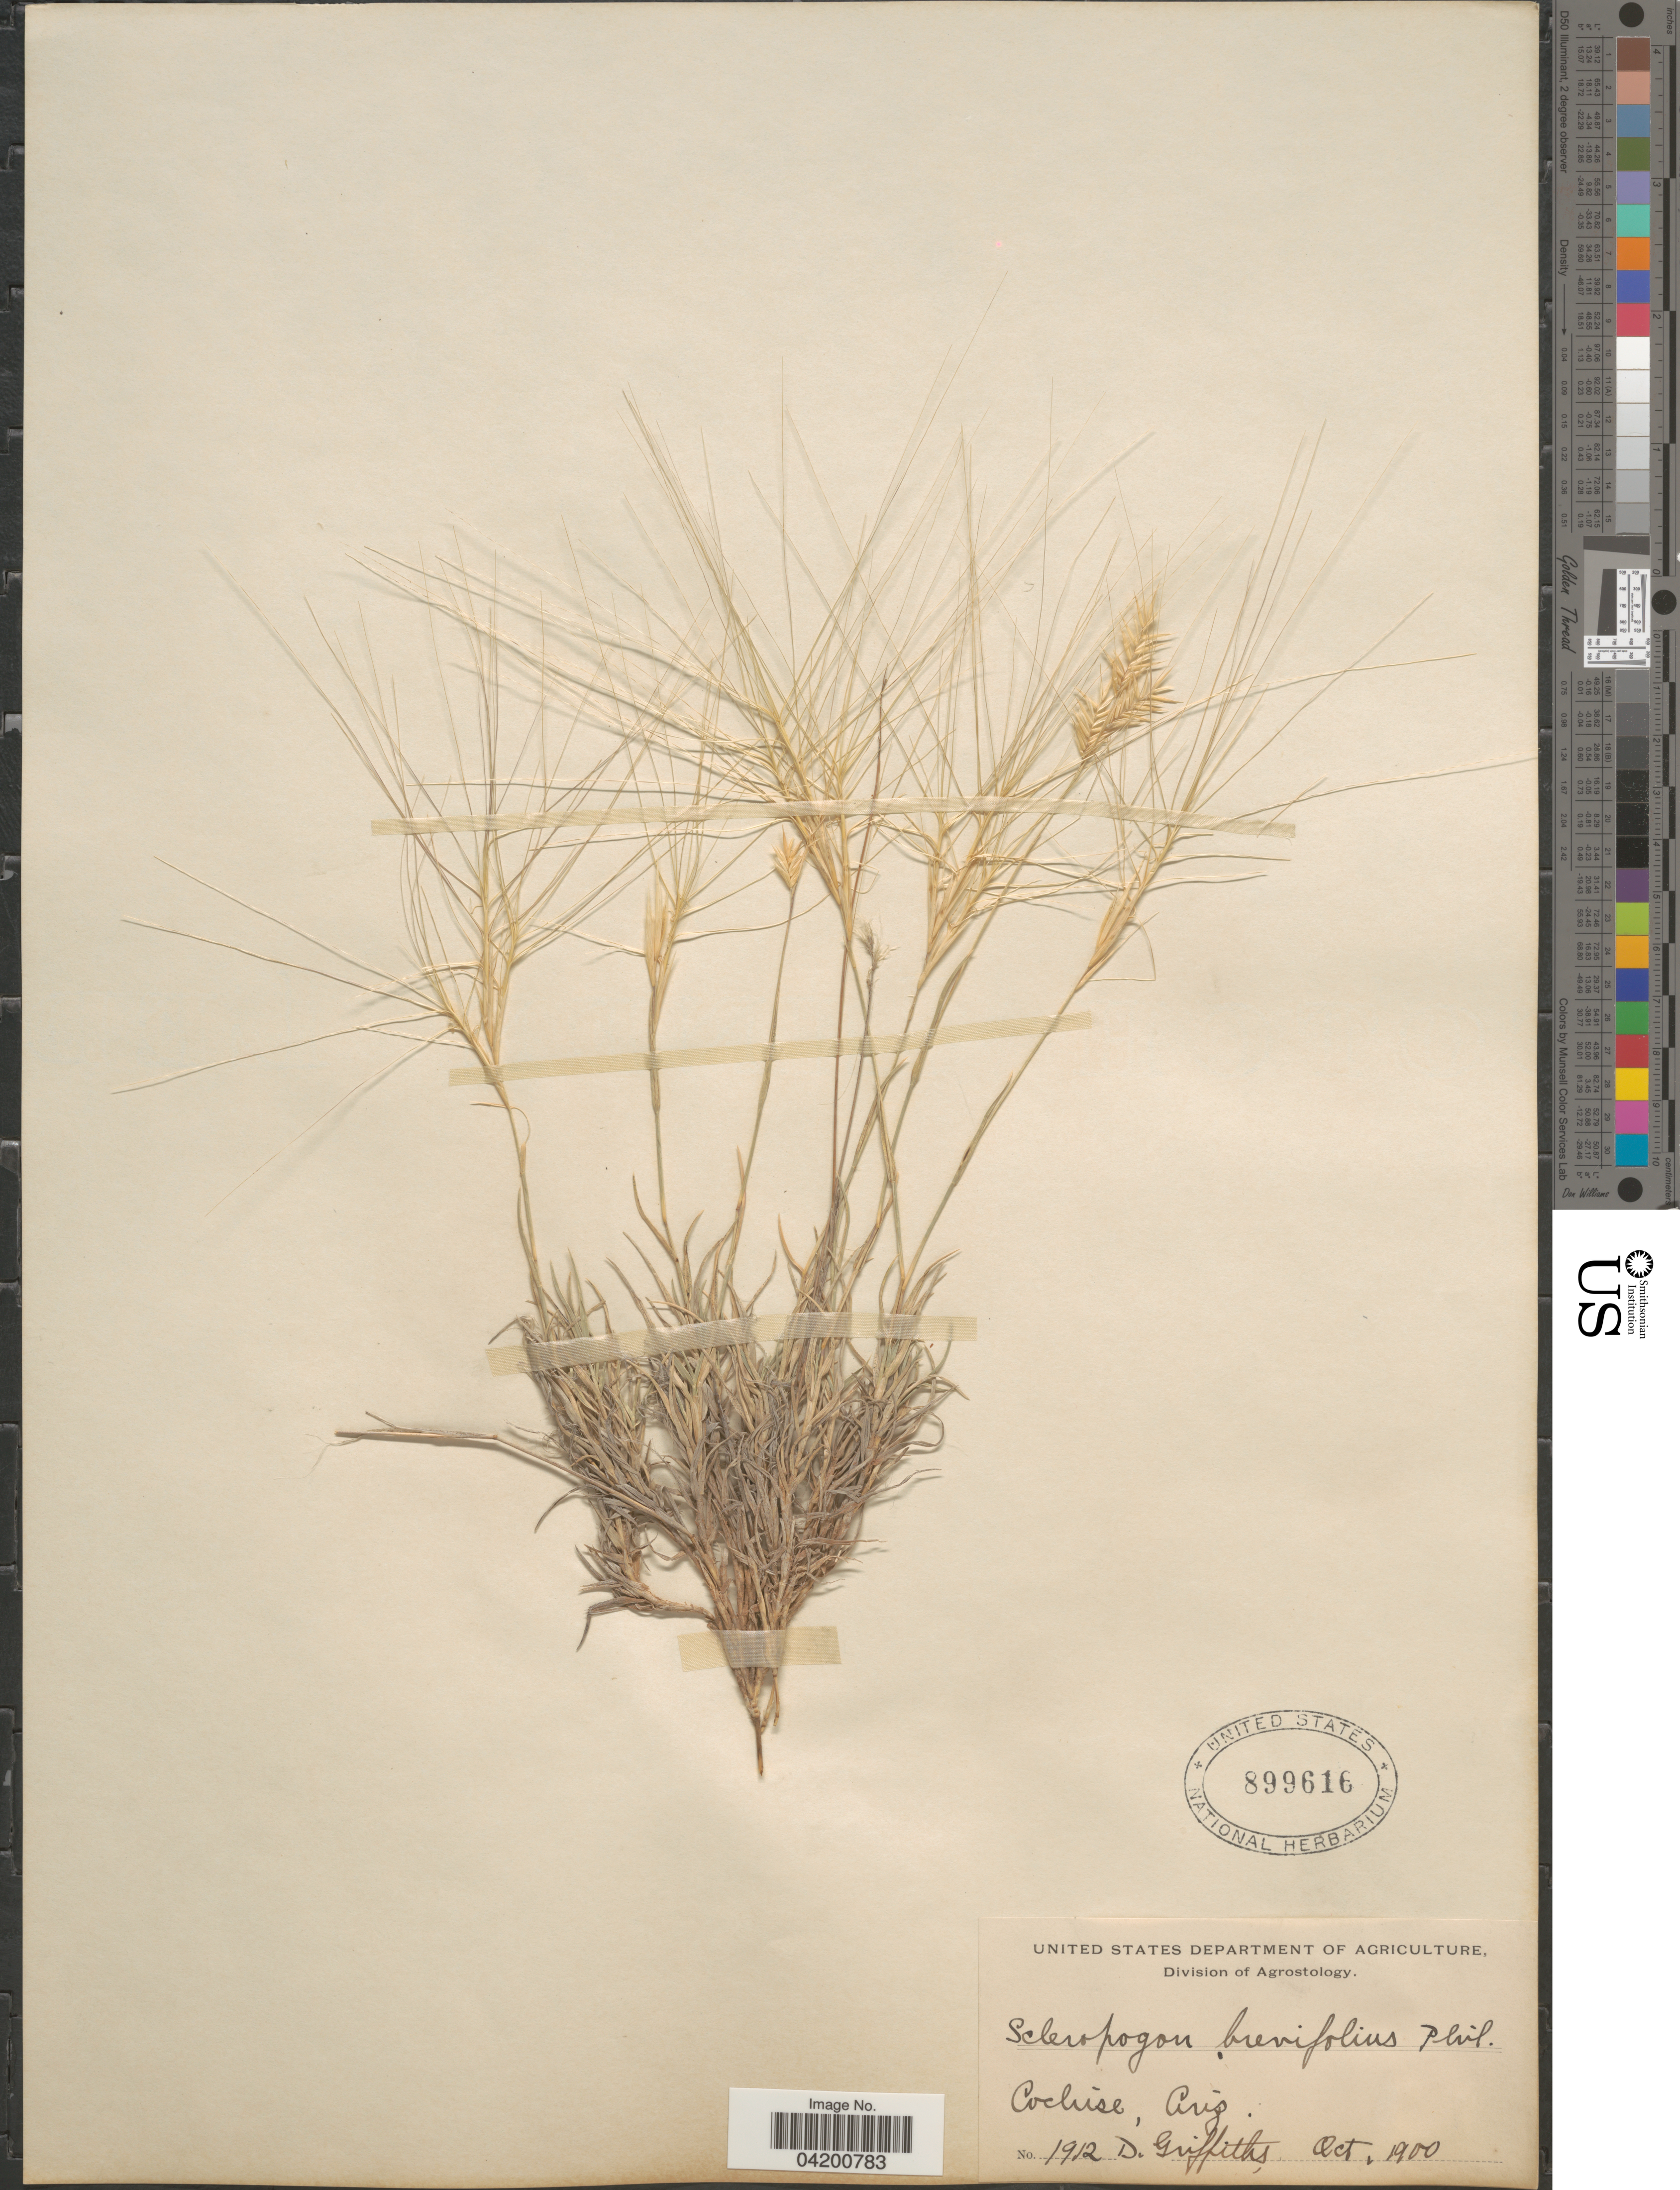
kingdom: Plantae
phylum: Tracheophyta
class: Liliopsida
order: Poales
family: Poaceae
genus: Scleropogon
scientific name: Scleropogon brevifolius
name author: Phil.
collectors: D. Griffiths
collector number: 1912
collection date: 1900-10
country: United States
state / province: Arizona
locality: Cochise.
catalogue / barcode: US 899616